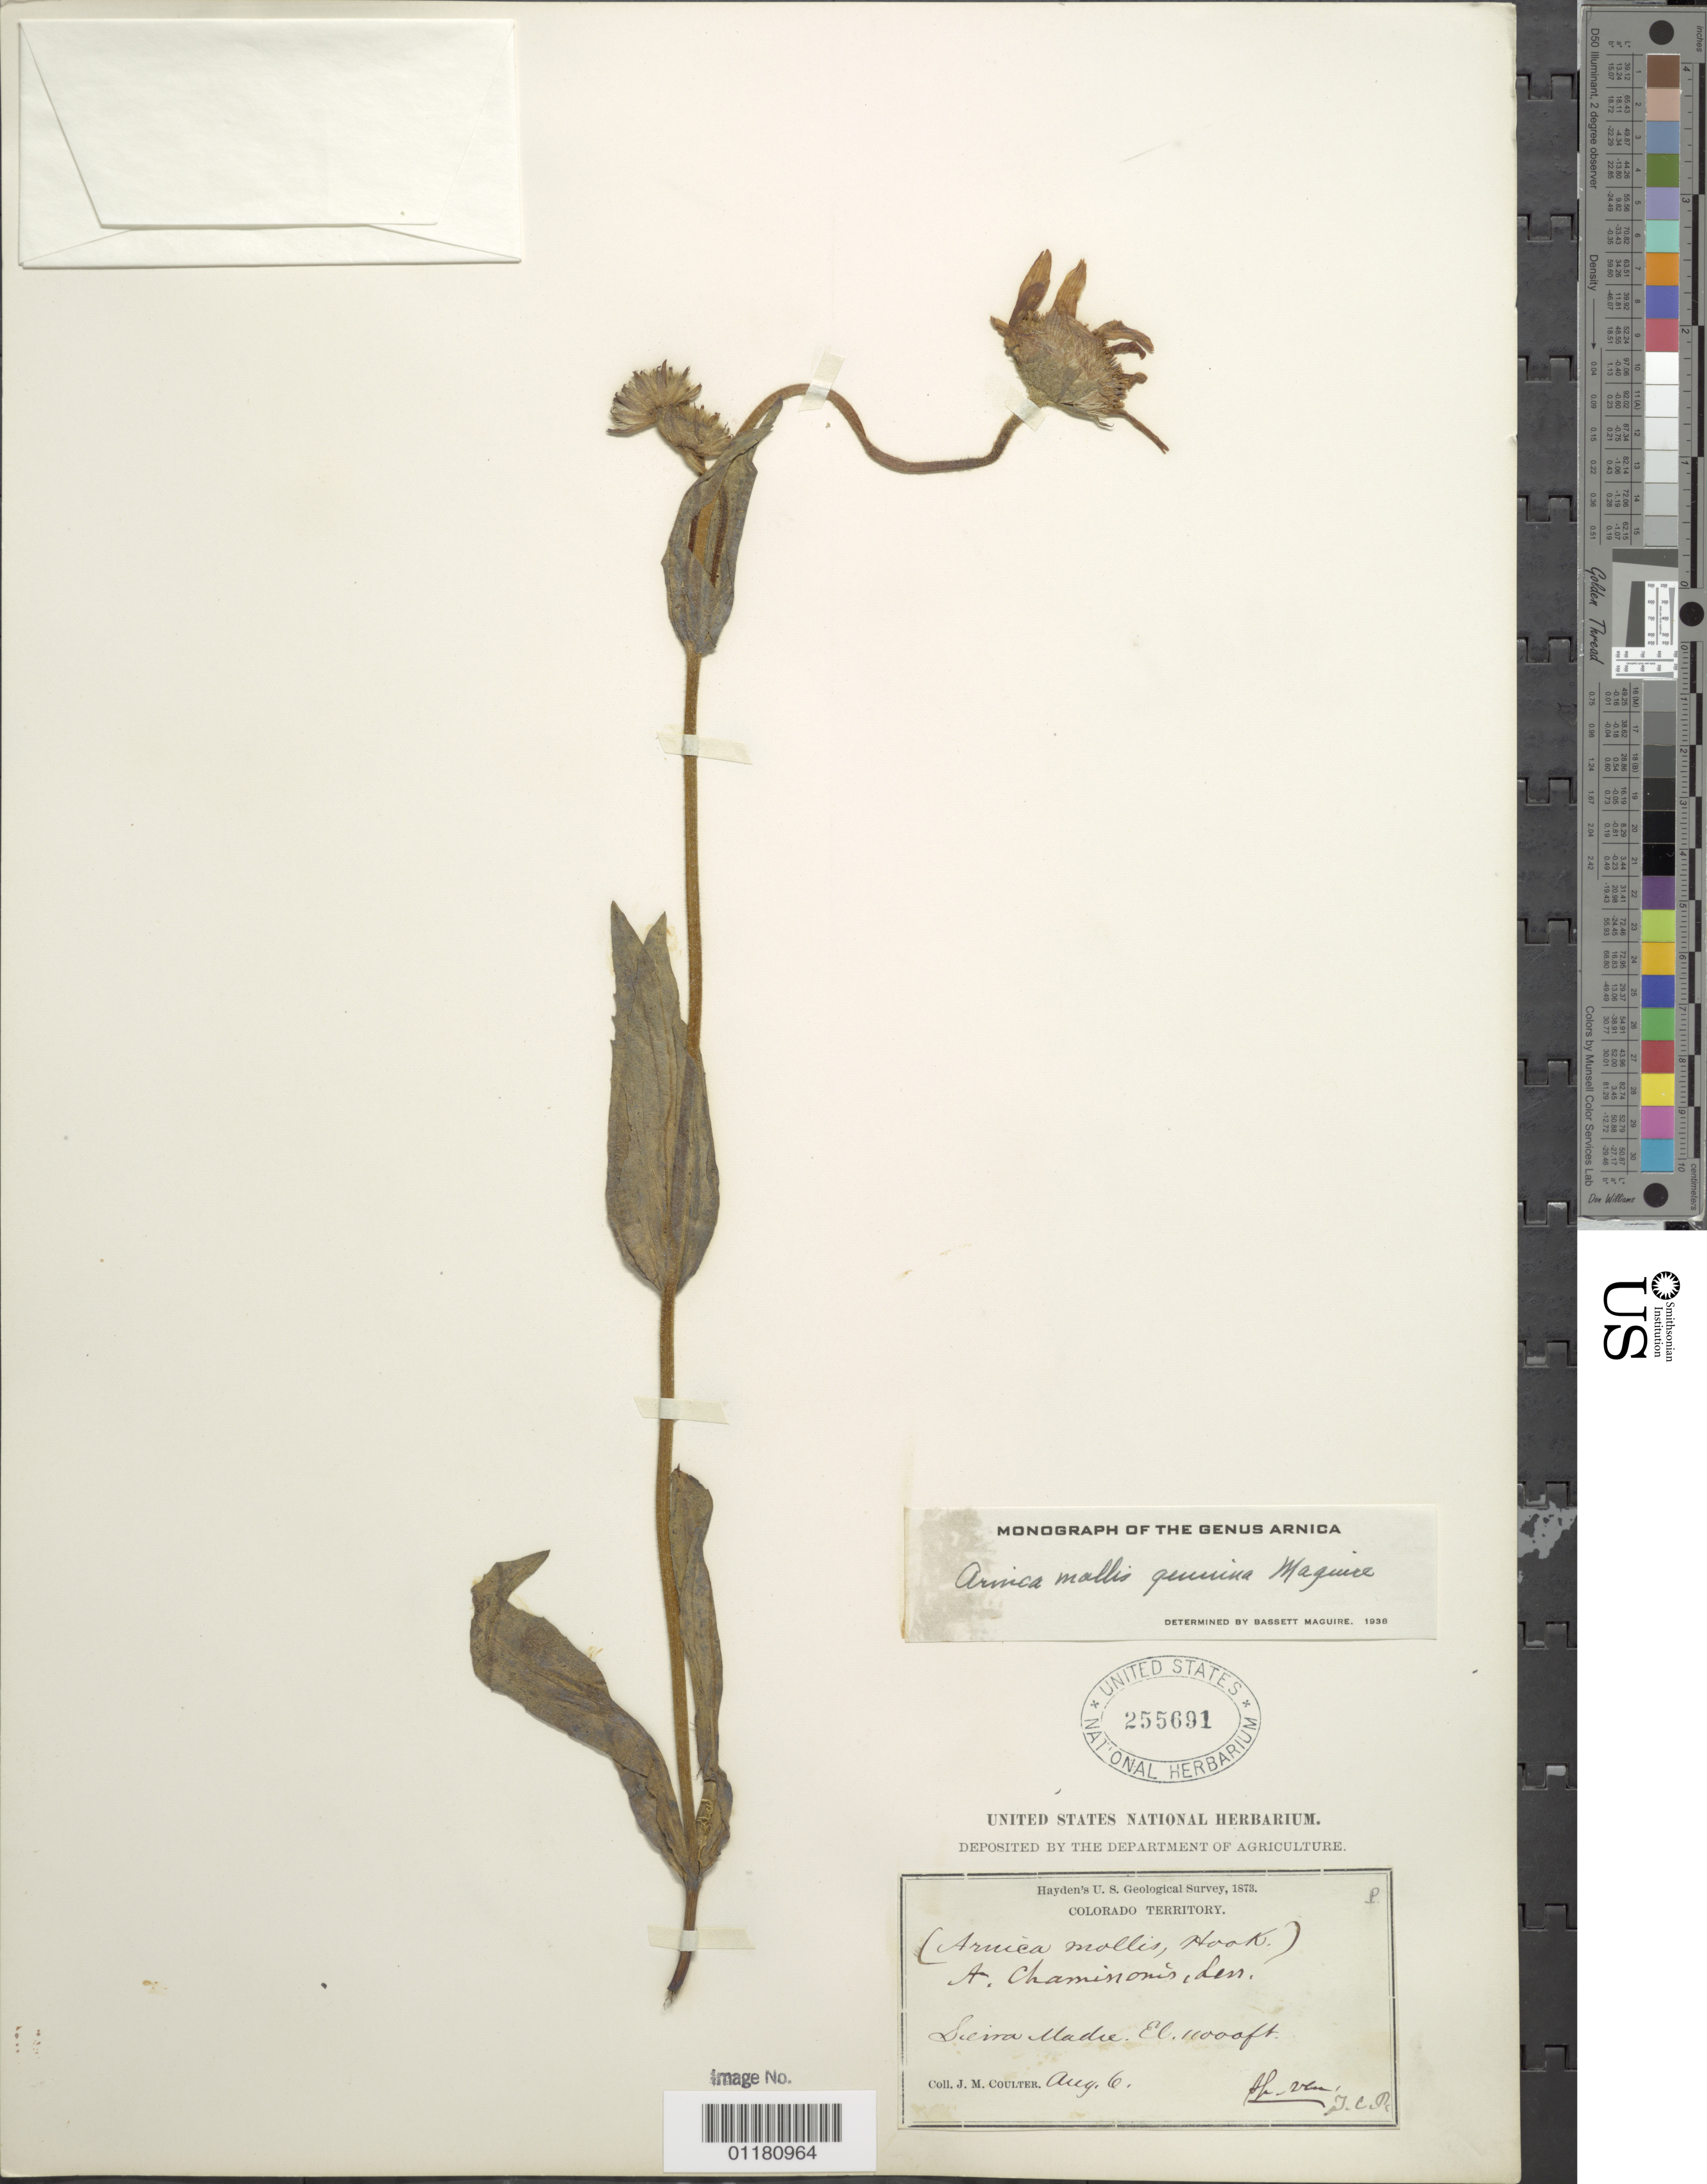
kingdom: Plantae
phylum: Tracheophyta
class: Magnoliopsida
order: Asterales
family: Asteraceae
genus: Arnica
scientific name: Arnica mollis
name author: Hook.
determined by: Maguire, Bassett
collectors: J. M. Coulter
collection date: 1873-08-06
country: United States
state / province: Colorado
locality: Sierra Madre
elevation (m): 3353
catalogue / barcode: US 255691